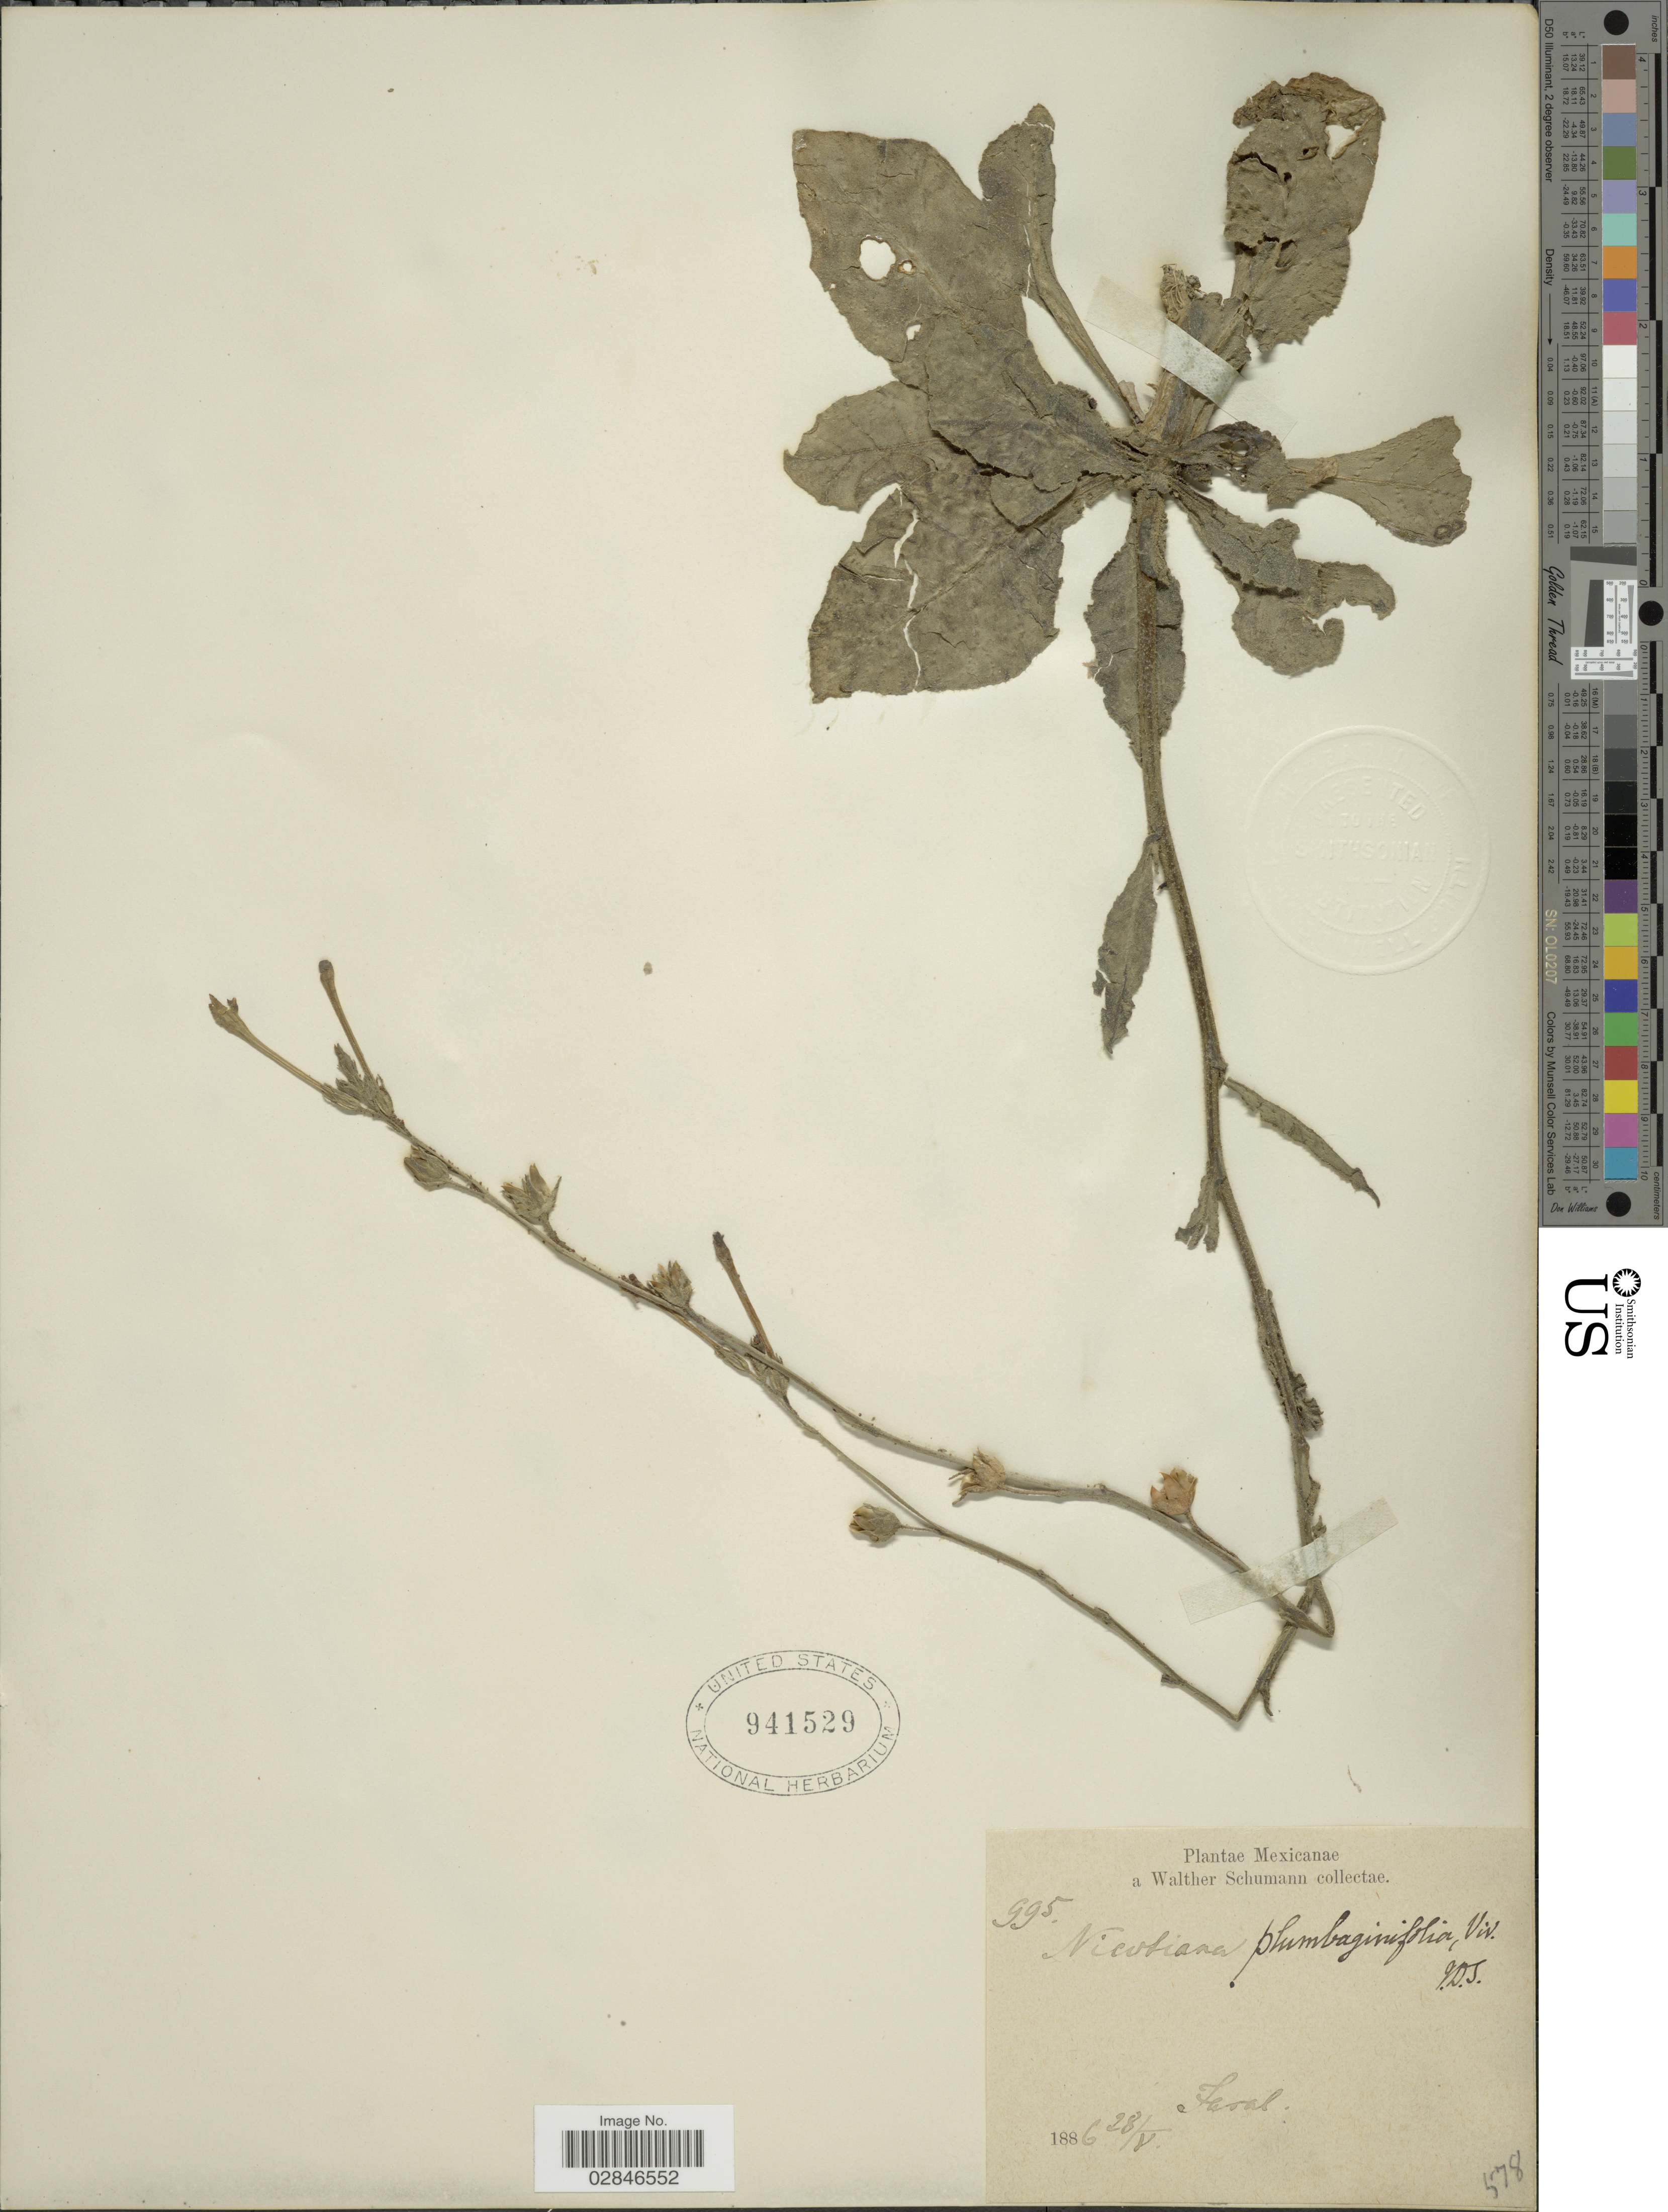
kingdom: Plantae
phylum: Tracheophyta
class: Magnoliopsida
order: Solanales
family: Solanaceae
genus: Nicotiana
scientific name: Nicotiana plumbaginifolia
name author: Viv.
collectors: W. Schumann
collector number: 995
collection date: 1886-05-28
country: Mexico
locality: Jaral.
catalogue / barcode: US 941529